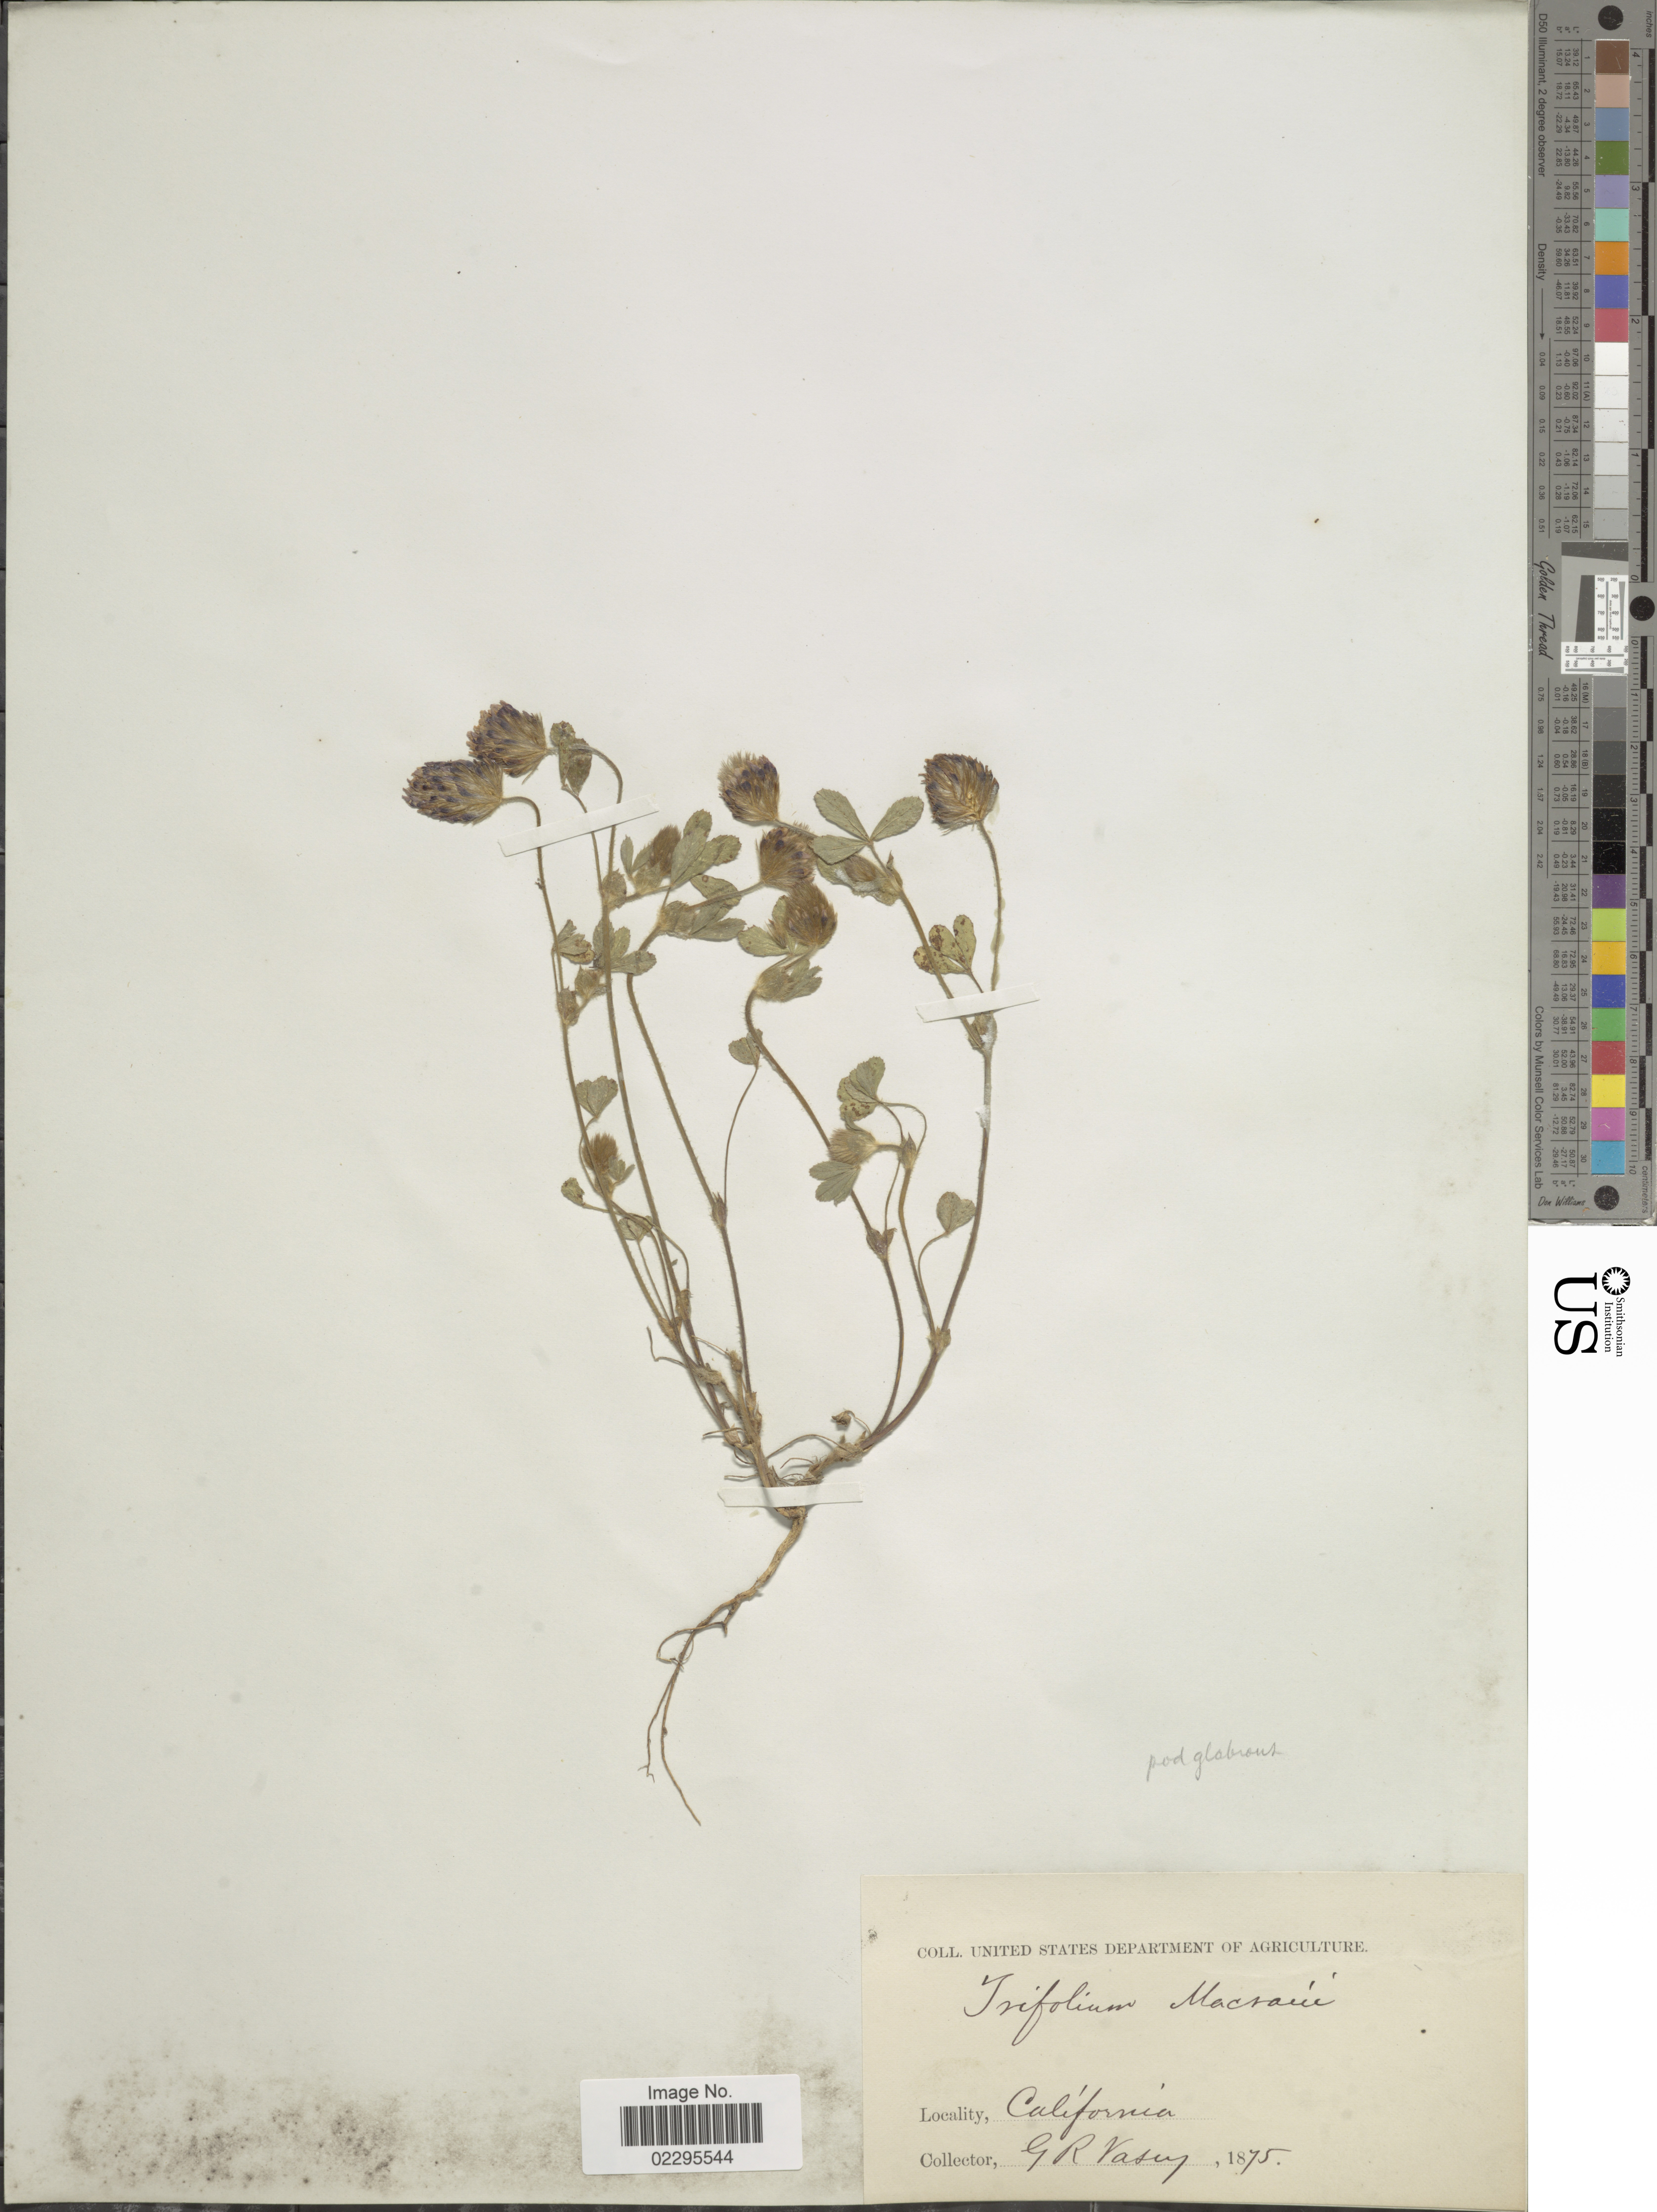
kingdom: Plantae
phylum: Tracheophyta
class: Magnoliopsida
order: Fabales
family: Fabaceae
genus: Trifolium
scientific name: Trifolium albopurpureum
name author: Torr. & A. Gray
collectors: G. R. Vasey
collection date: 1875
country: United States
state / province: California